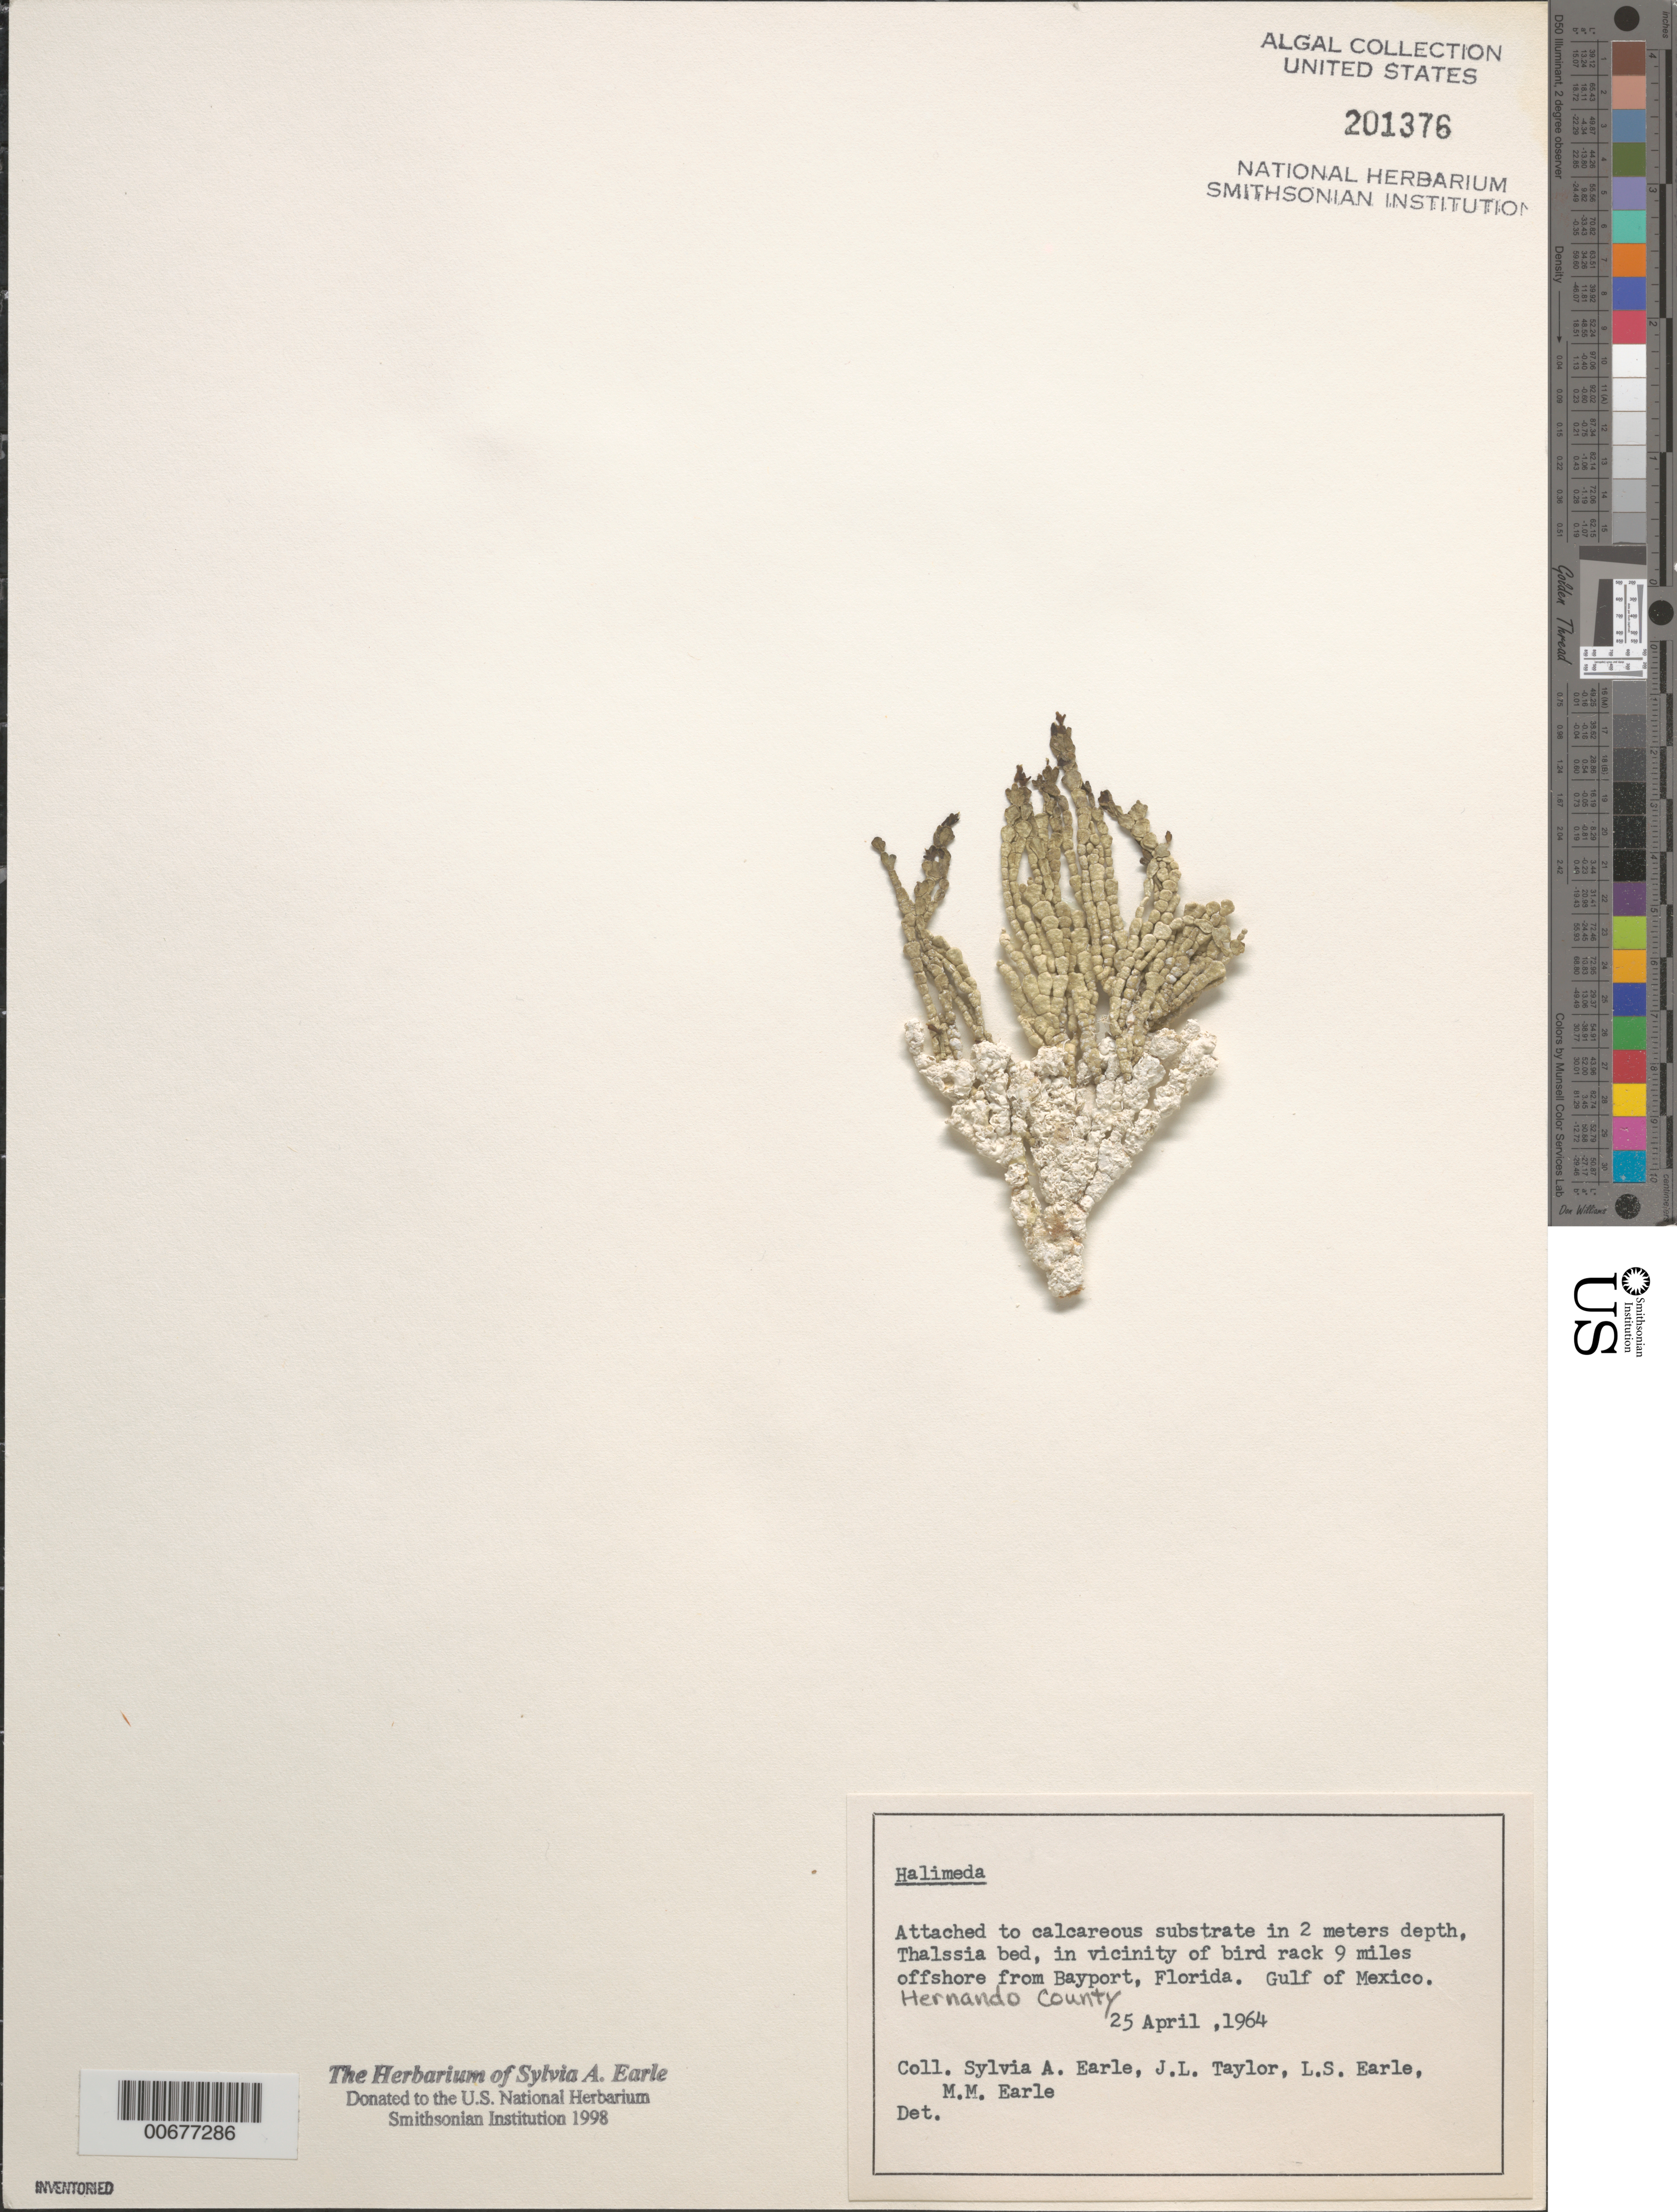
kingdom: Plantae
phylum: Chlorophyta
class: Ulvophyceae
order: Bryopsidales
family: Halimedaceae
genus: Halimeda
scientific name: Halimeda sp.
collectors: S. A. Earle, J. L. Taylor, L. Earle & M. Earle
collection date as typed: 25 Apr 1964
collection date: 1964-04-25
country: United States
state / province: Florida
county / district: Hernando County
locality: Near bird rack 9 miles off Bayport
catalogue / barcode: US 201376